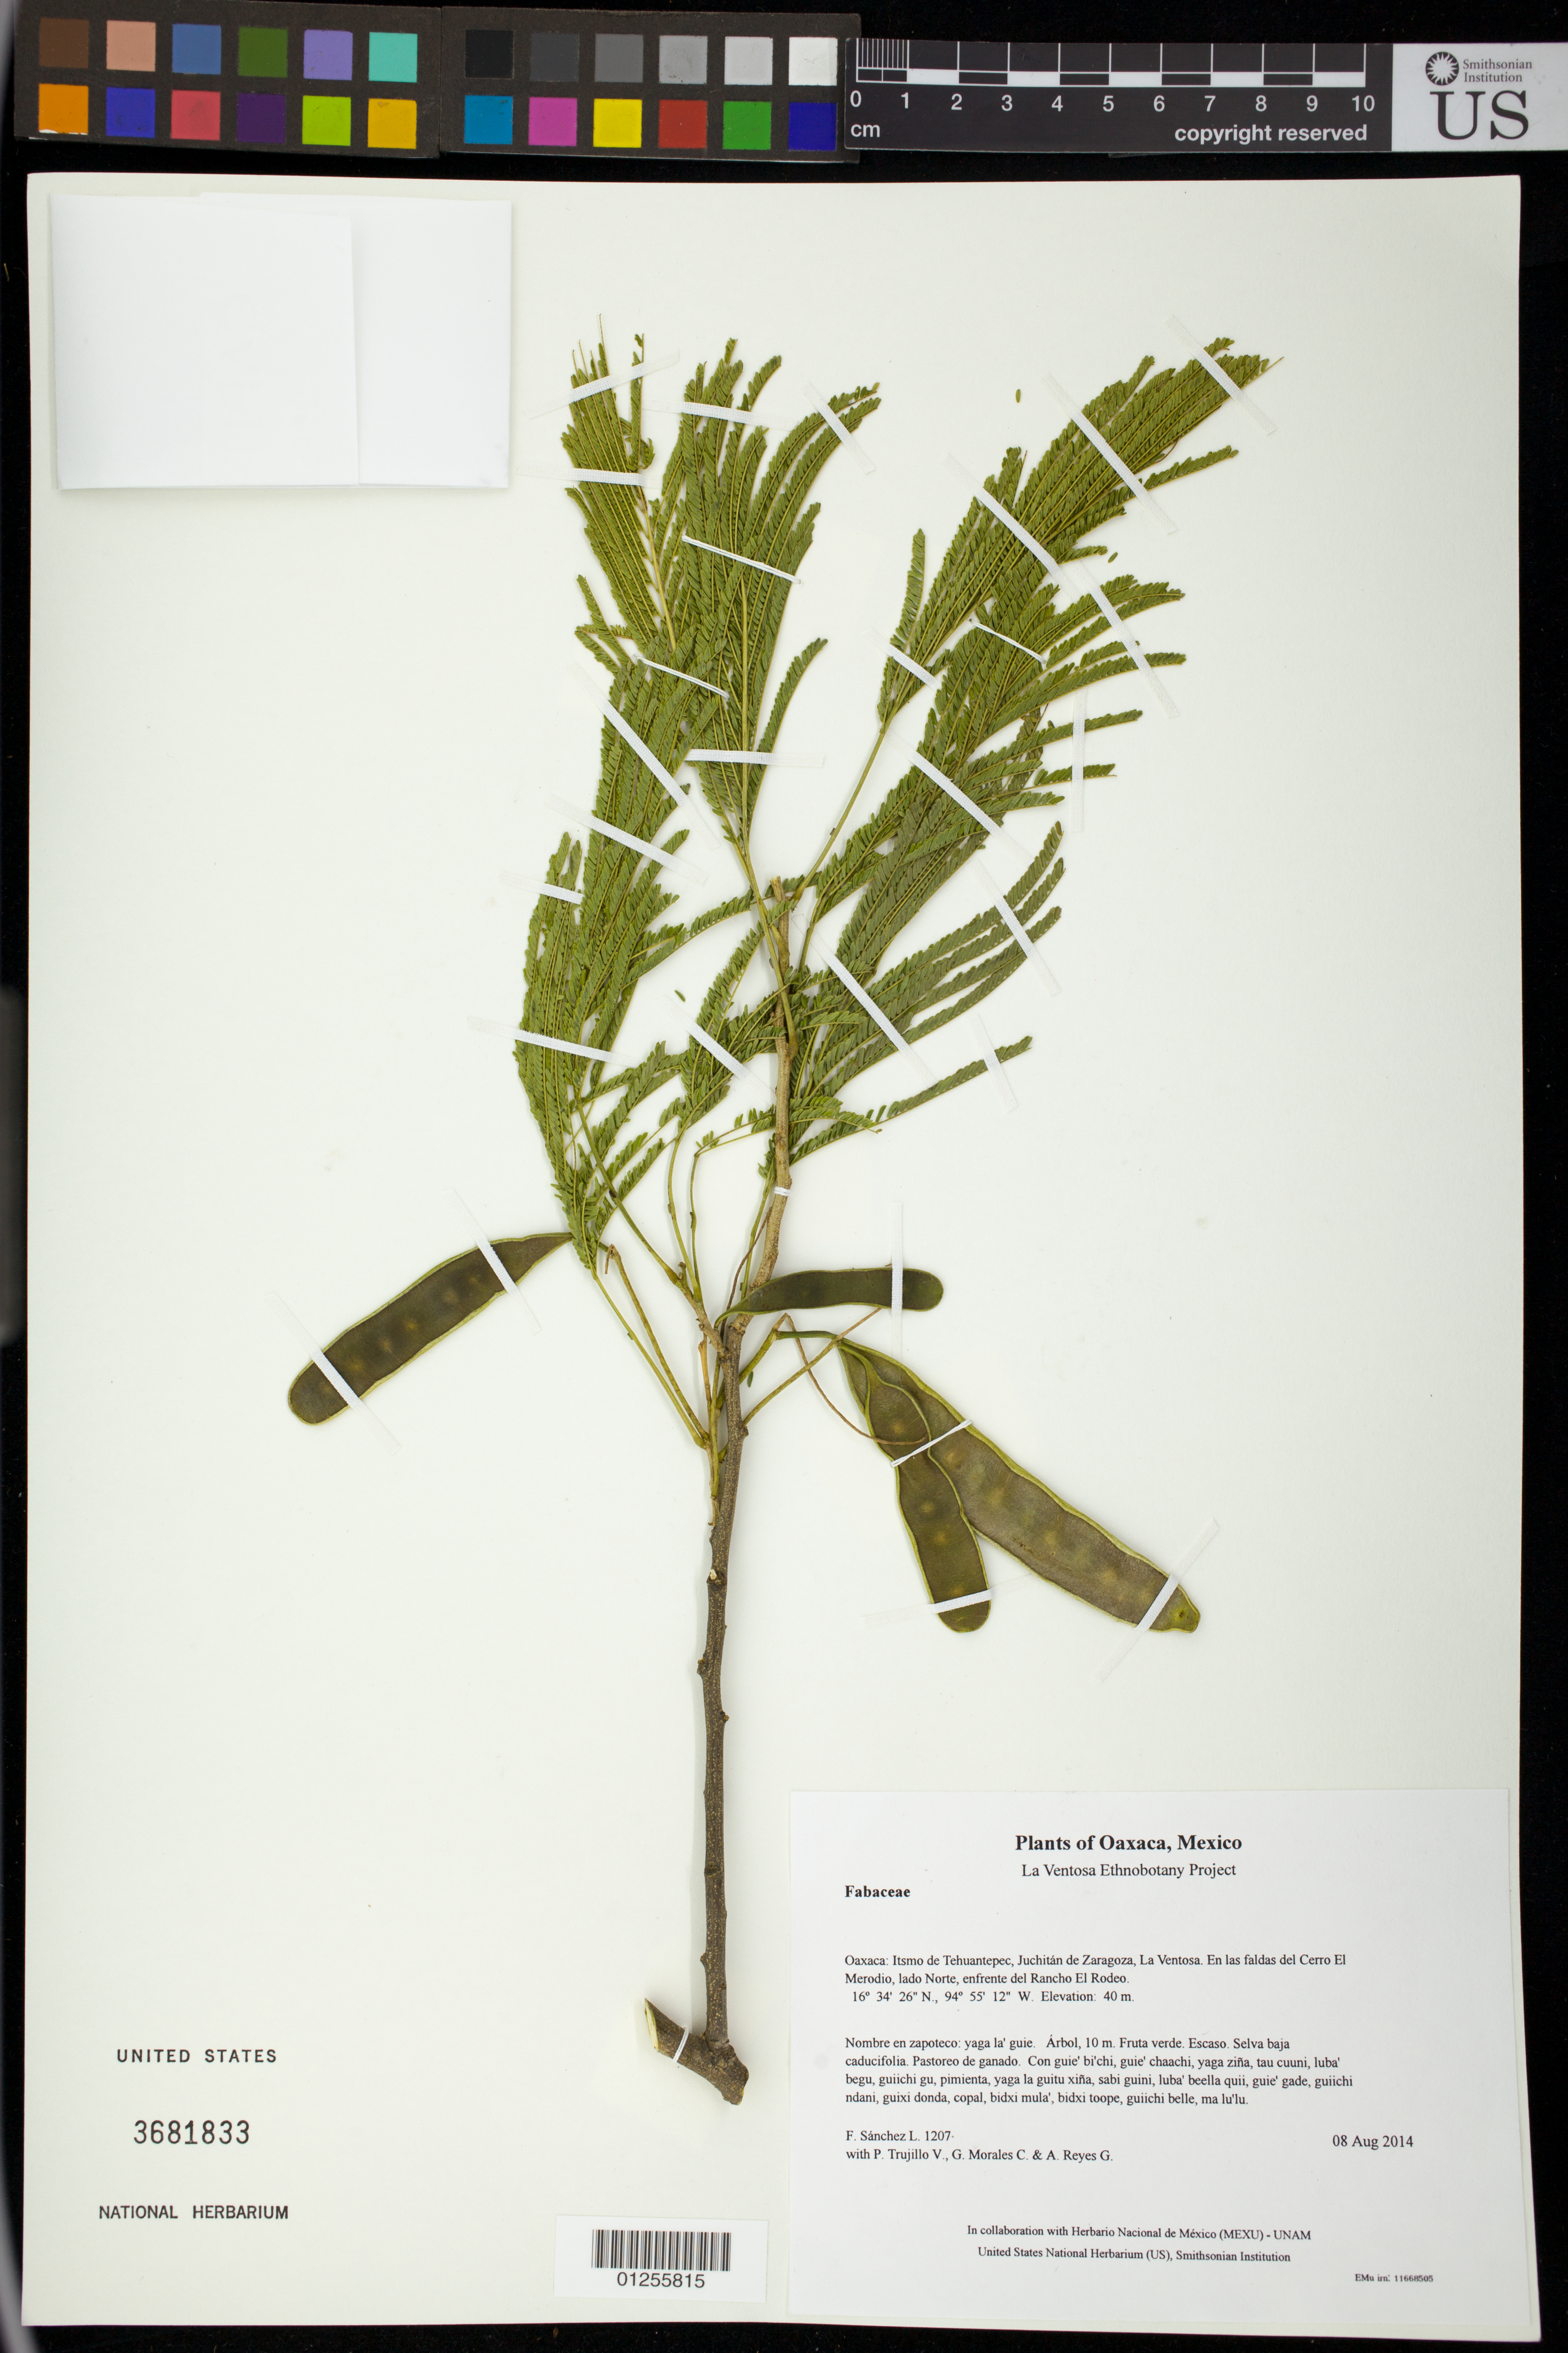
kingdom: Plantae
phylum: Tracheophyta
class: Magnoliopsida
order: Fabales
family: Fabaceae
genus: Mariosousa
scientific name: Mariosousa coulteri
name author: (Benth.) Seigler & Ebinger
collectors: F. Sánchez L., P. Trujillo V., G. Morales C. & A. Reyes G.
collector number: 1207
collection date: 2014-08-08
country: Mexico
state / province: Oaxaca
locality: Itsmo de Tehuantepec, Juchitán de Zaragoza, La Ventosa. En las faldas del Cerro El Merodio, lado Norte, enfrente del Rancho El Rodeo.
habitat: Selva baja caducifolia. Pastoreo de ganado.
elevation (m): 40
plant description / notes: JEBOT, MEXU, SERO, US; Yaga. 10 m. Cuaananaxhi naga'. Huaxie'.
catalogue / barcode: US 3681833